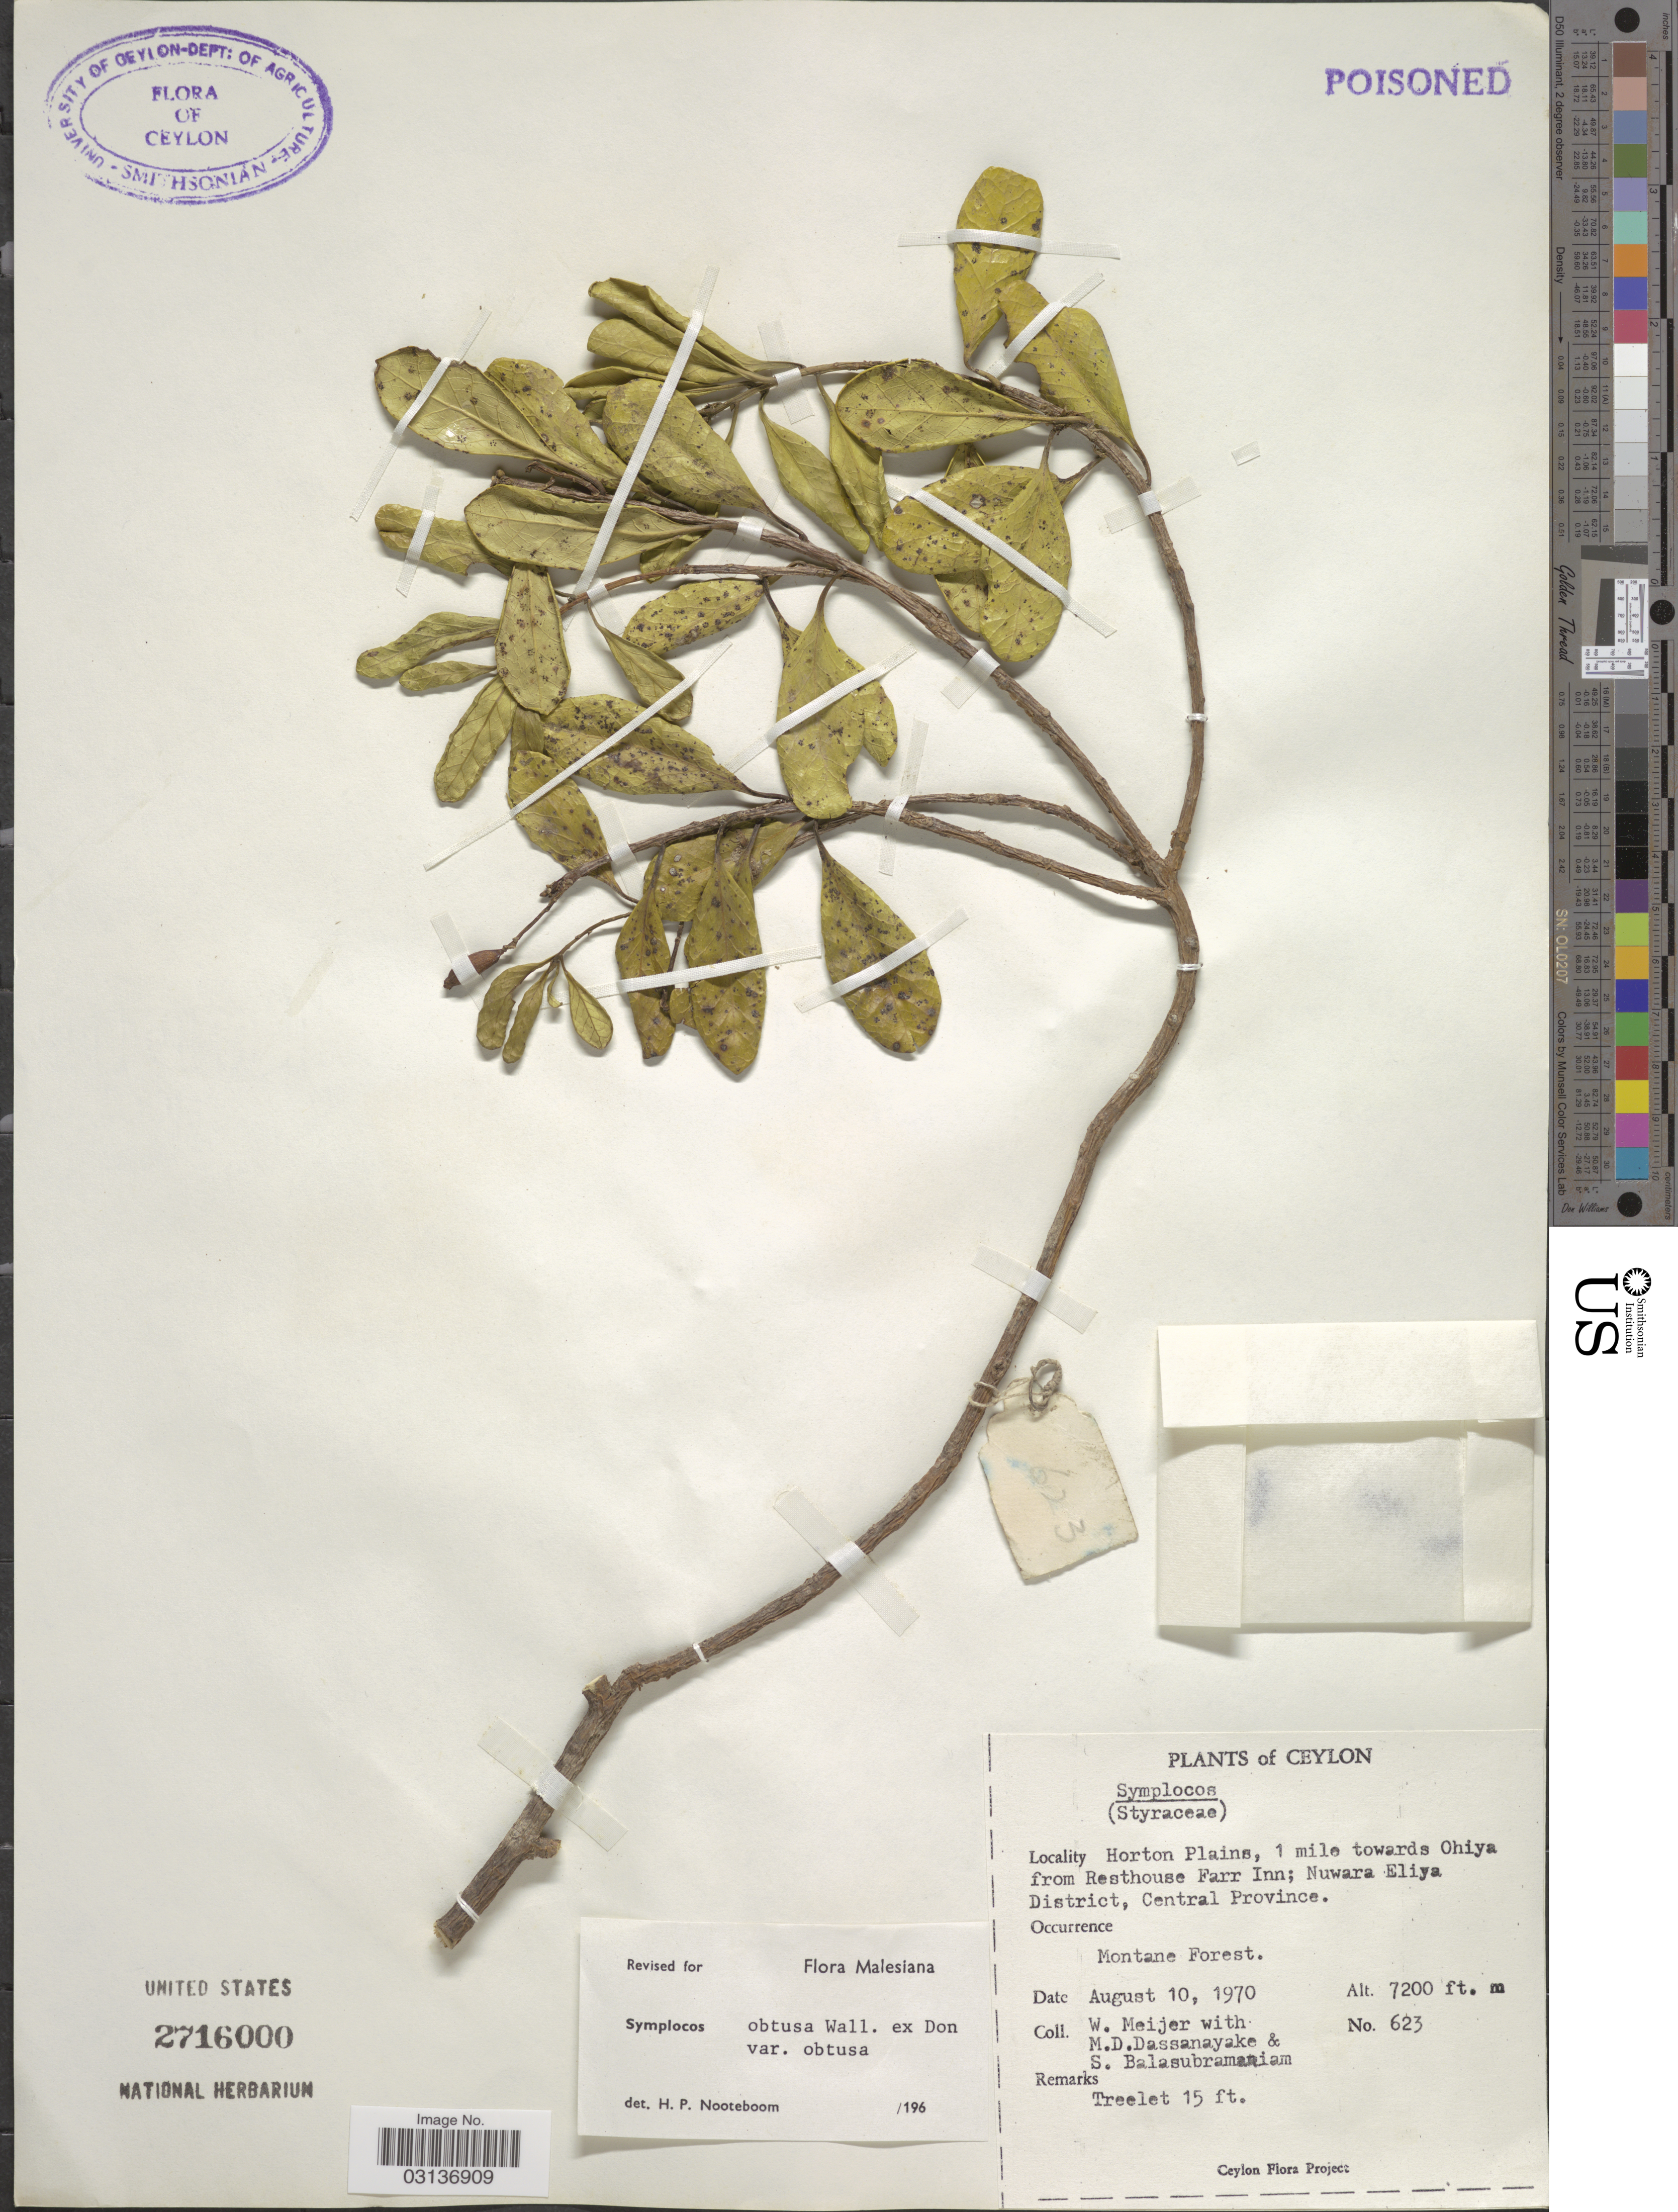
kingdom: Plantae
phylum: Tracheophyta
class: Magnoliopsida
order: Ericales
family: Symplocaceae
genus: Symplocos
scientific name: Symplocos obtusa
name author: Wall. ex G. Don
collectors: W. Meijer, M. D. Dassanayake & S. Balasubramaniam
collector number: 623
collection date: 1970-08-10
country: Sri Lanka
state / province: Central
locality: Ceylon. Horton Plains, 1 mile towards Ohiya from Resthouse Farr Inn: Nuwara Eliya District, Central Province.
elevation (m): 2195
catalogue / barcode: US 2716000